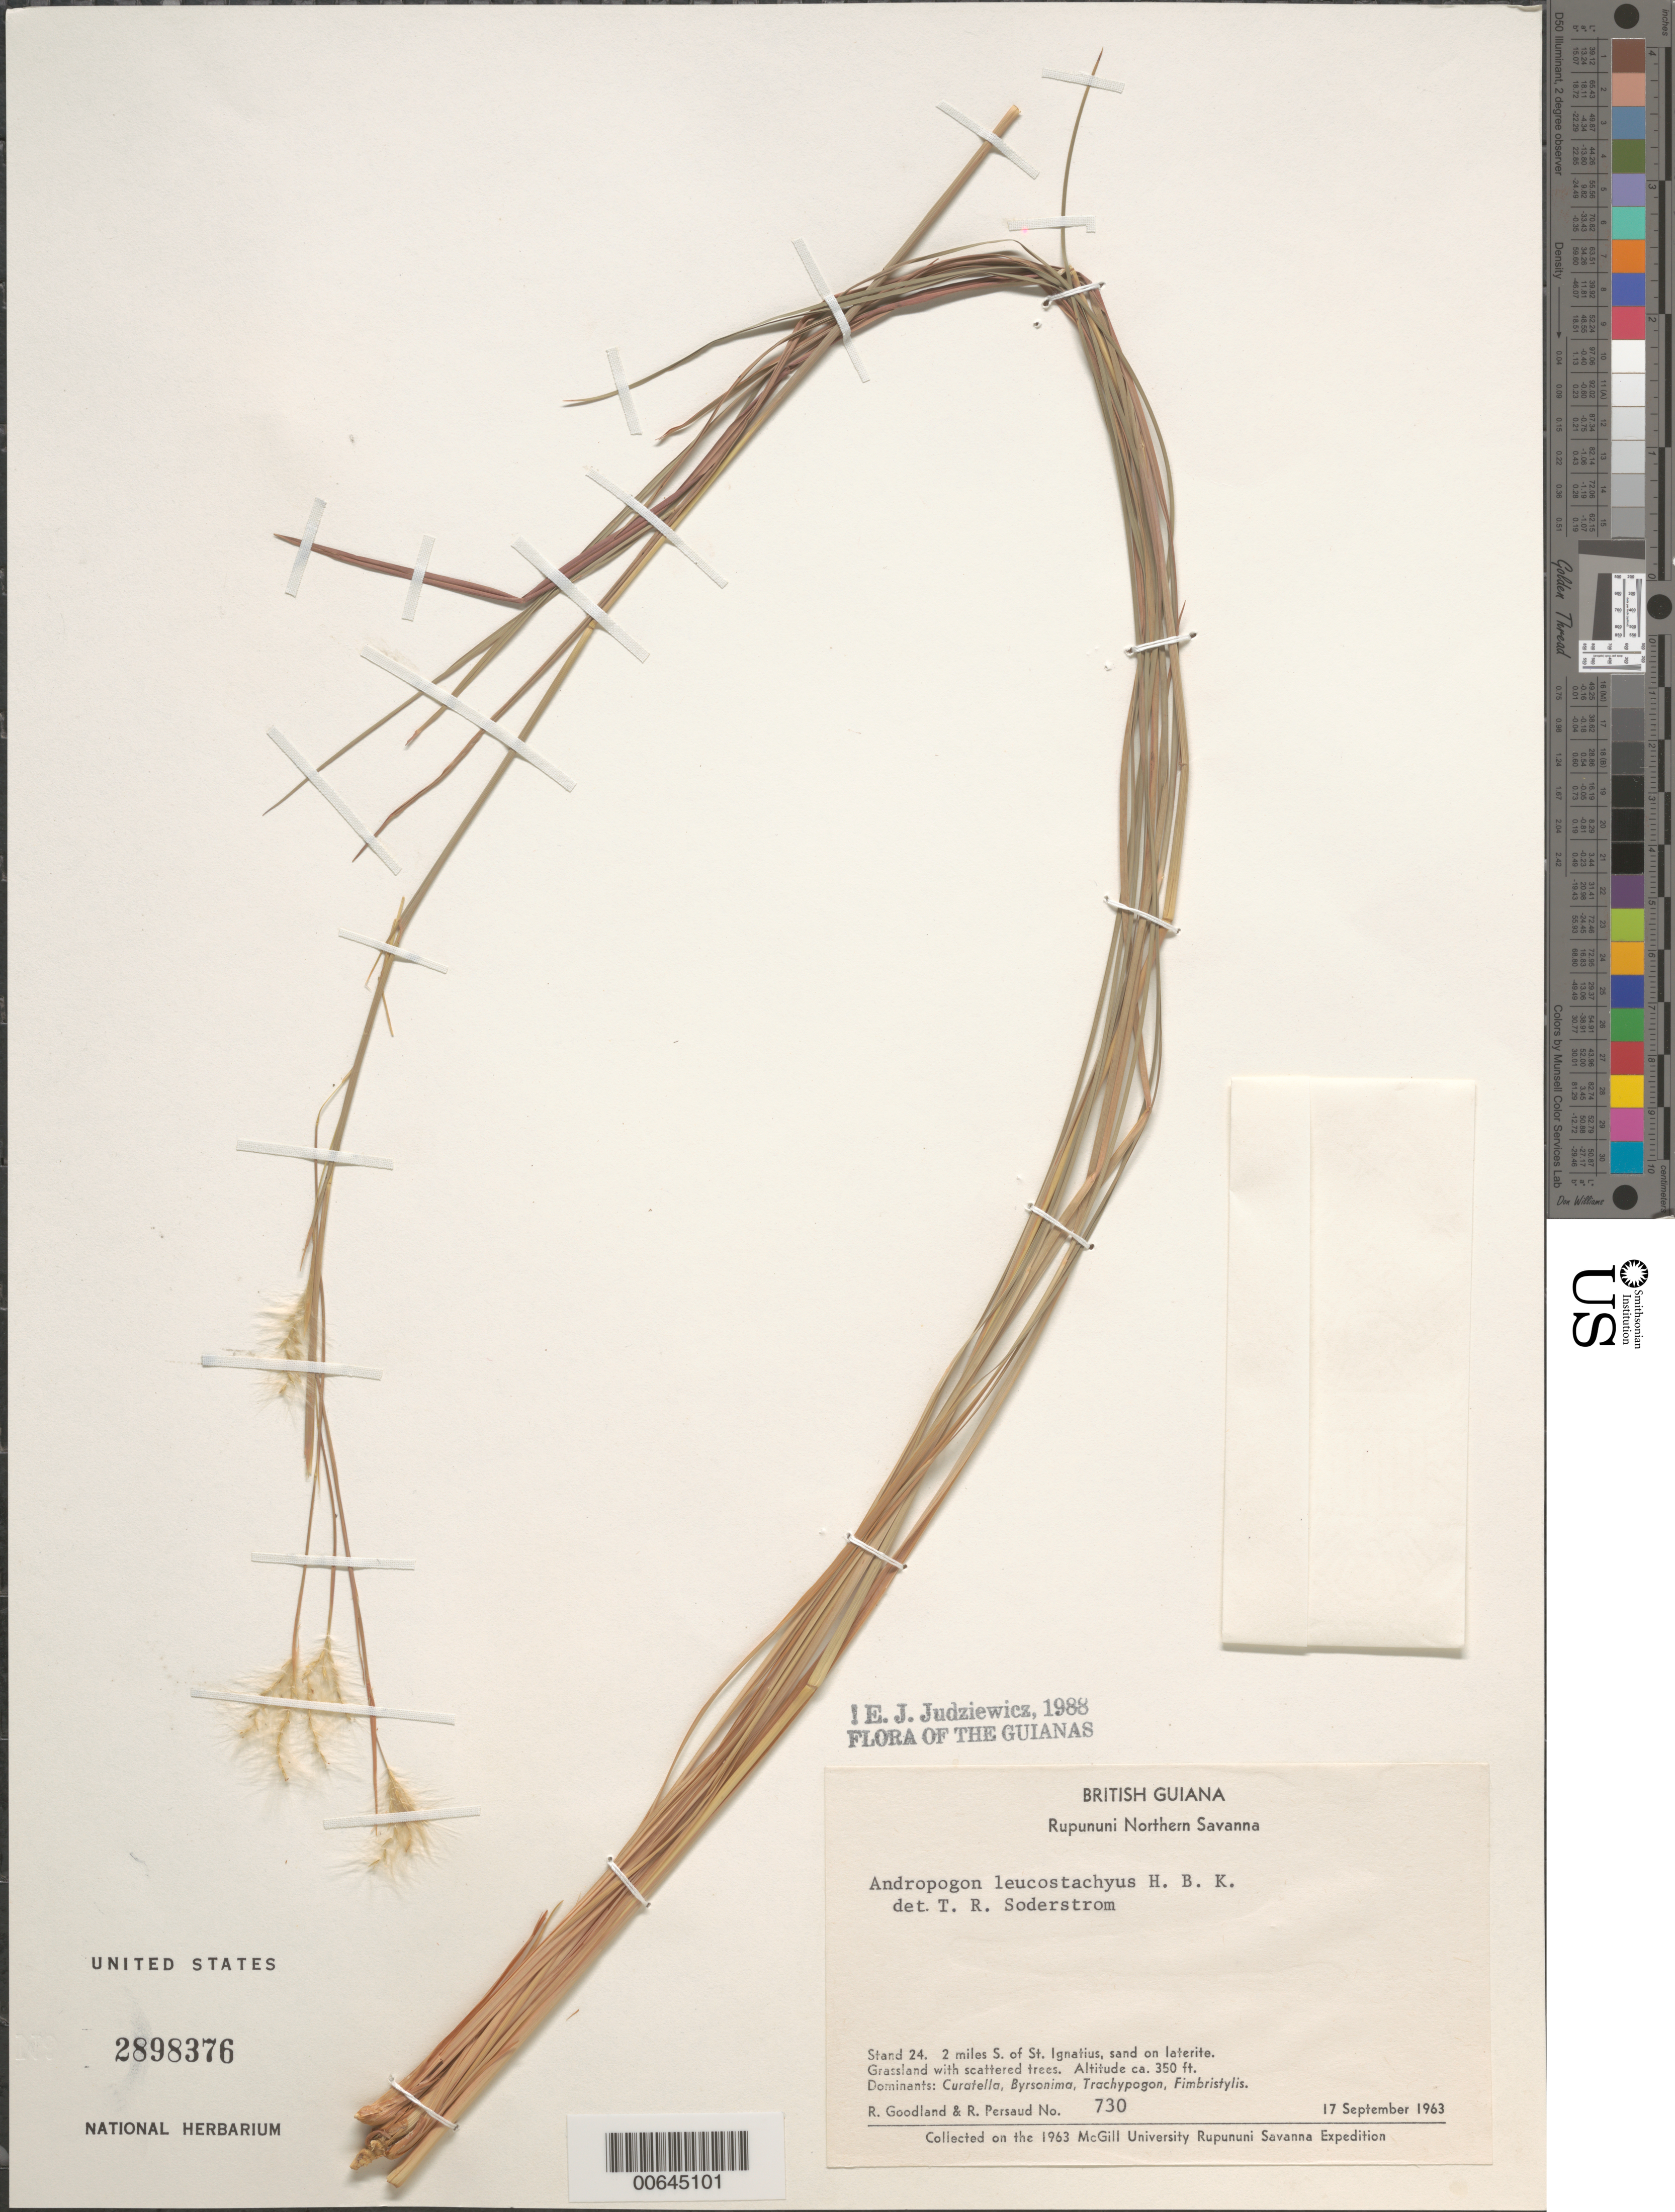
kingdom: Plantae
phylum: Tracheophyta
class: Liliopsida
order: Poales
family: Poaceae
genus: Andropogon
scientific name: Andropogon leucostachyus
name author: Kunth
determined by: Judziewicz, E. J.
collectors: R. Goodland & R. Persaud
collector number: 730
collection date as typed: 17-Sep-63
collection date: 1963-09-17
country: Guyana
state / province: U. Takutu-U. Essequibo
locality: Rupununi Northern Savanna, St. Ignatius, 2 mi. S of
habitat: Sand on laterite. Grassland with scattered trees. Dominants: Curatella, Byrsonima, Trachypogon, Fimbristylis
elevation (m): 107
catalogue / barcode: US 2898376